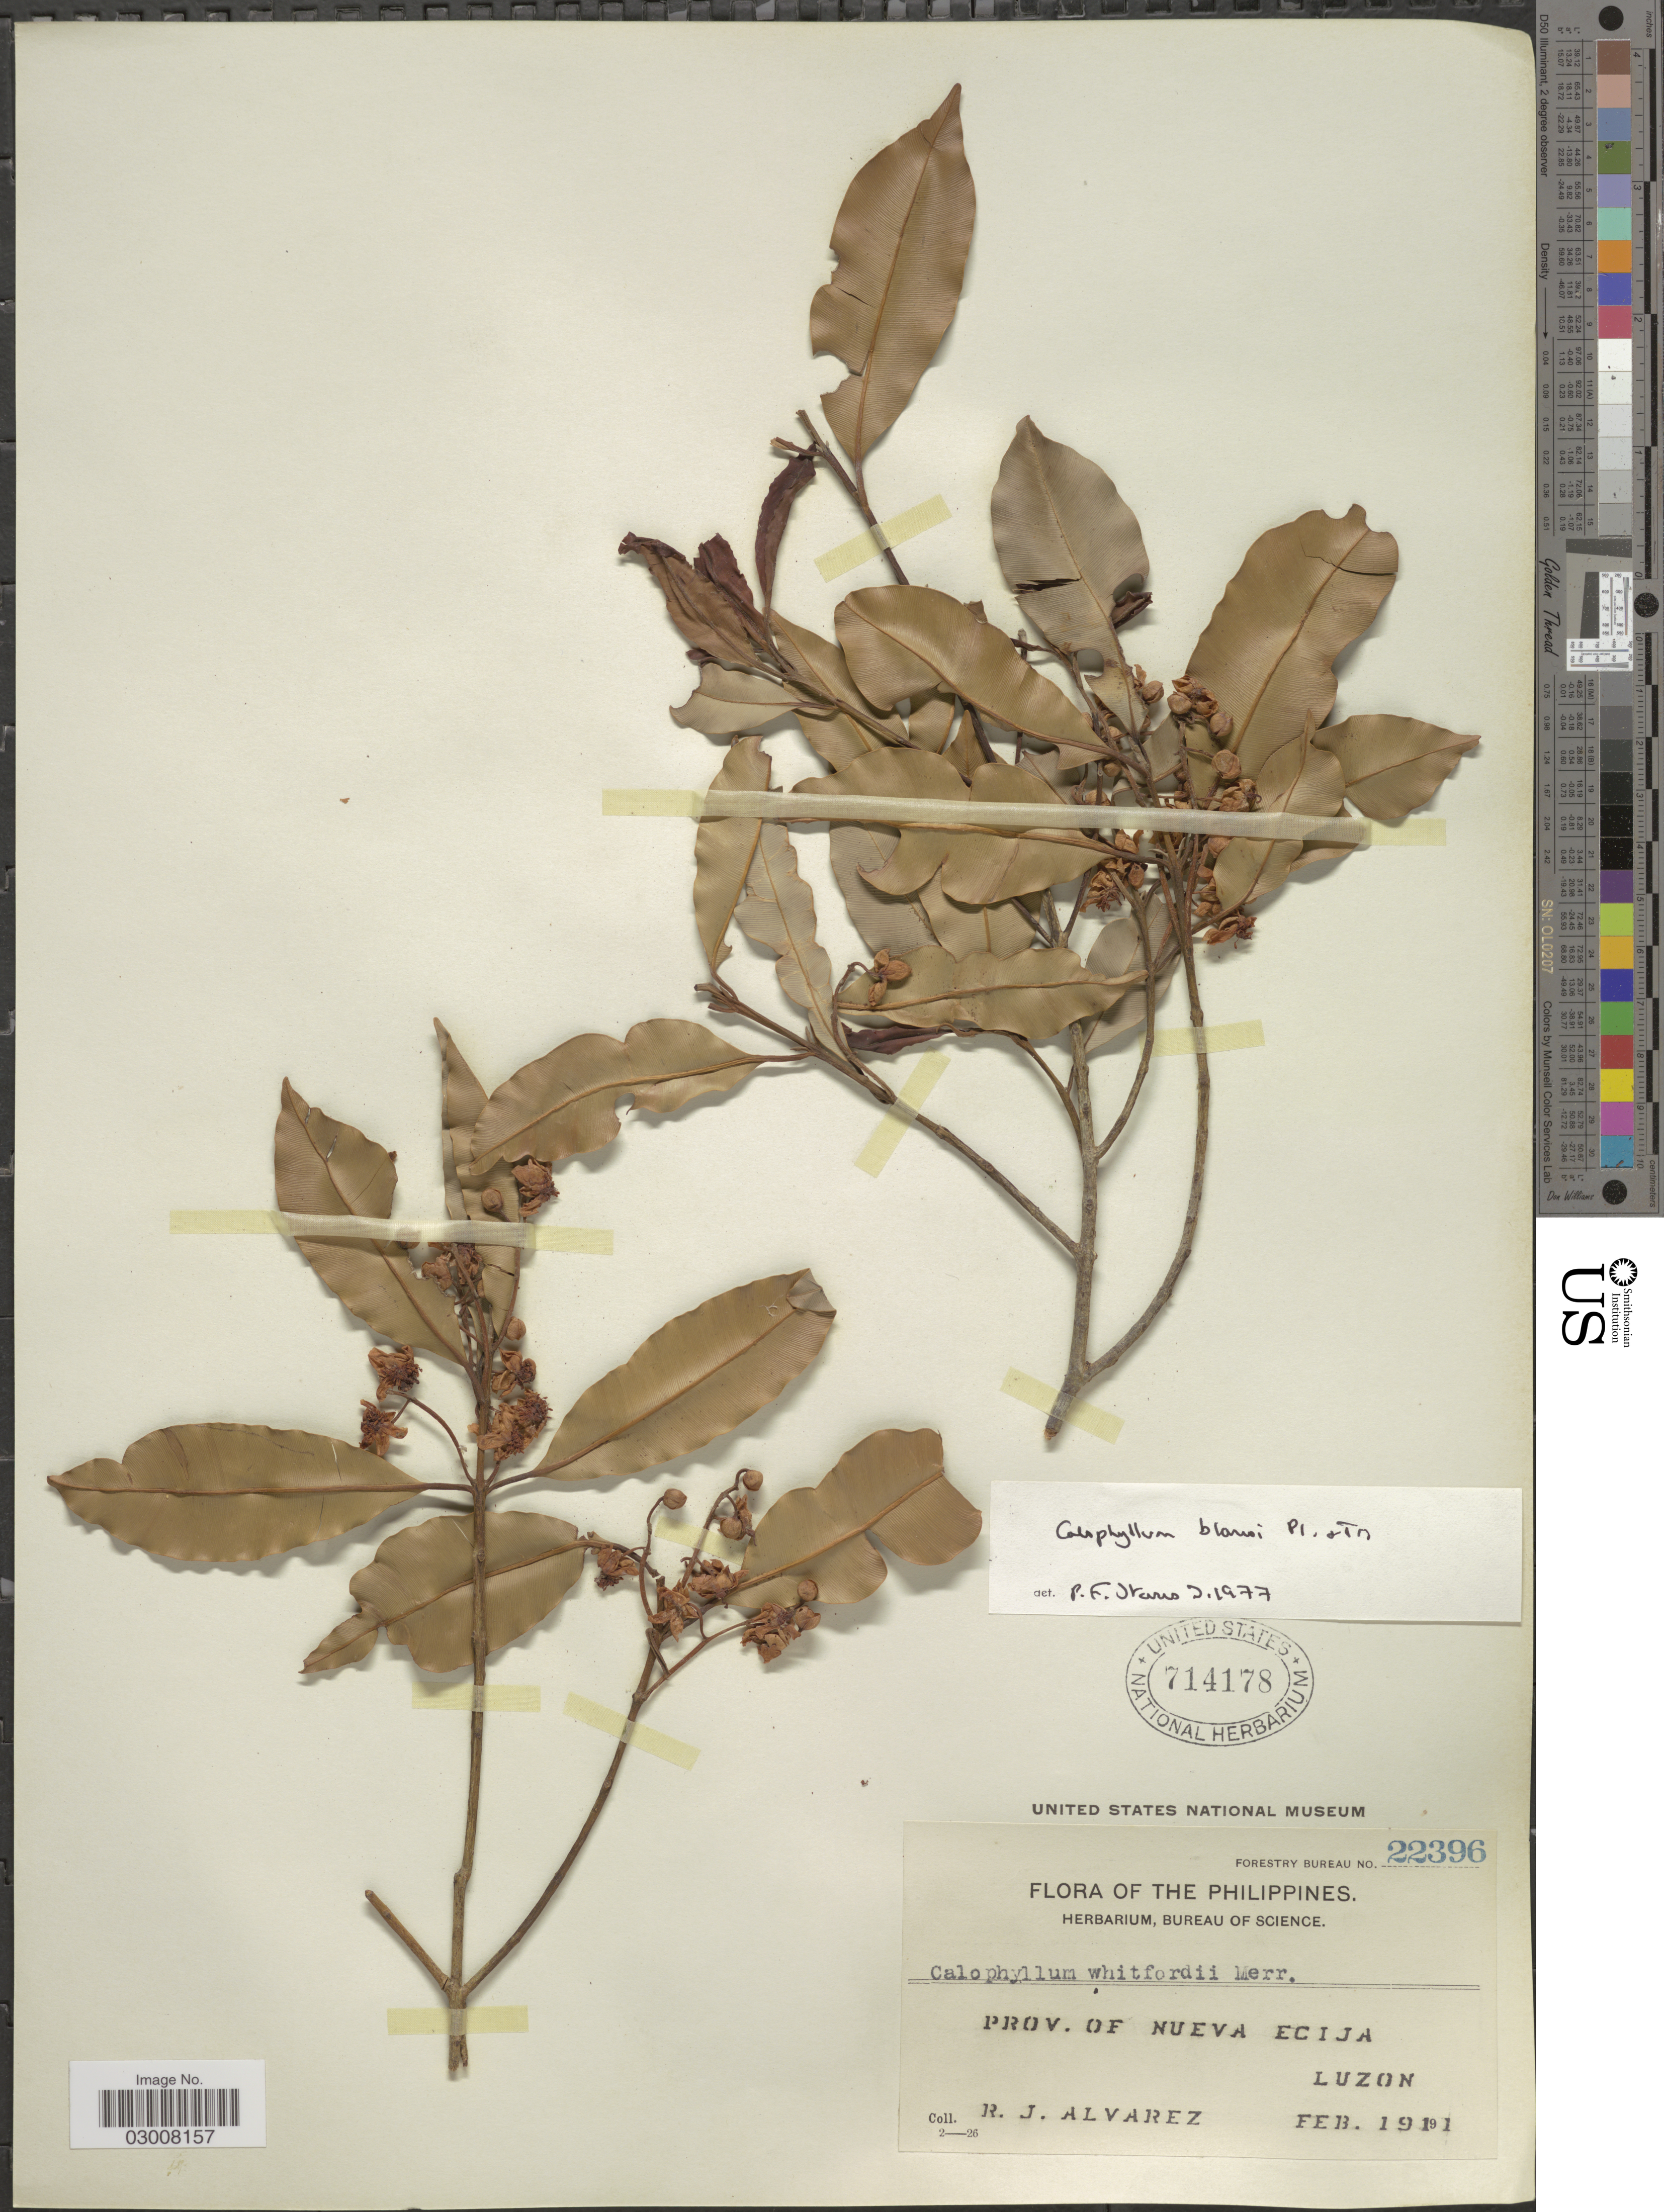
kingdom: Plantae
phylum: Tracheophyta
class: Magnoliopsida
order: Malpighiales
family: Calophyllaceae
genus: Calophyllum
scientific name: Calophyllum blancoi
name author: Planch. & Triana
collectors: R. Alvarez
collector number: Forestry Bureau 22396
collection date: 1911-02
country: Philippines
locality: Prov. of Nueva Ecija, Luzon.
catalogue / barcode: US 714178